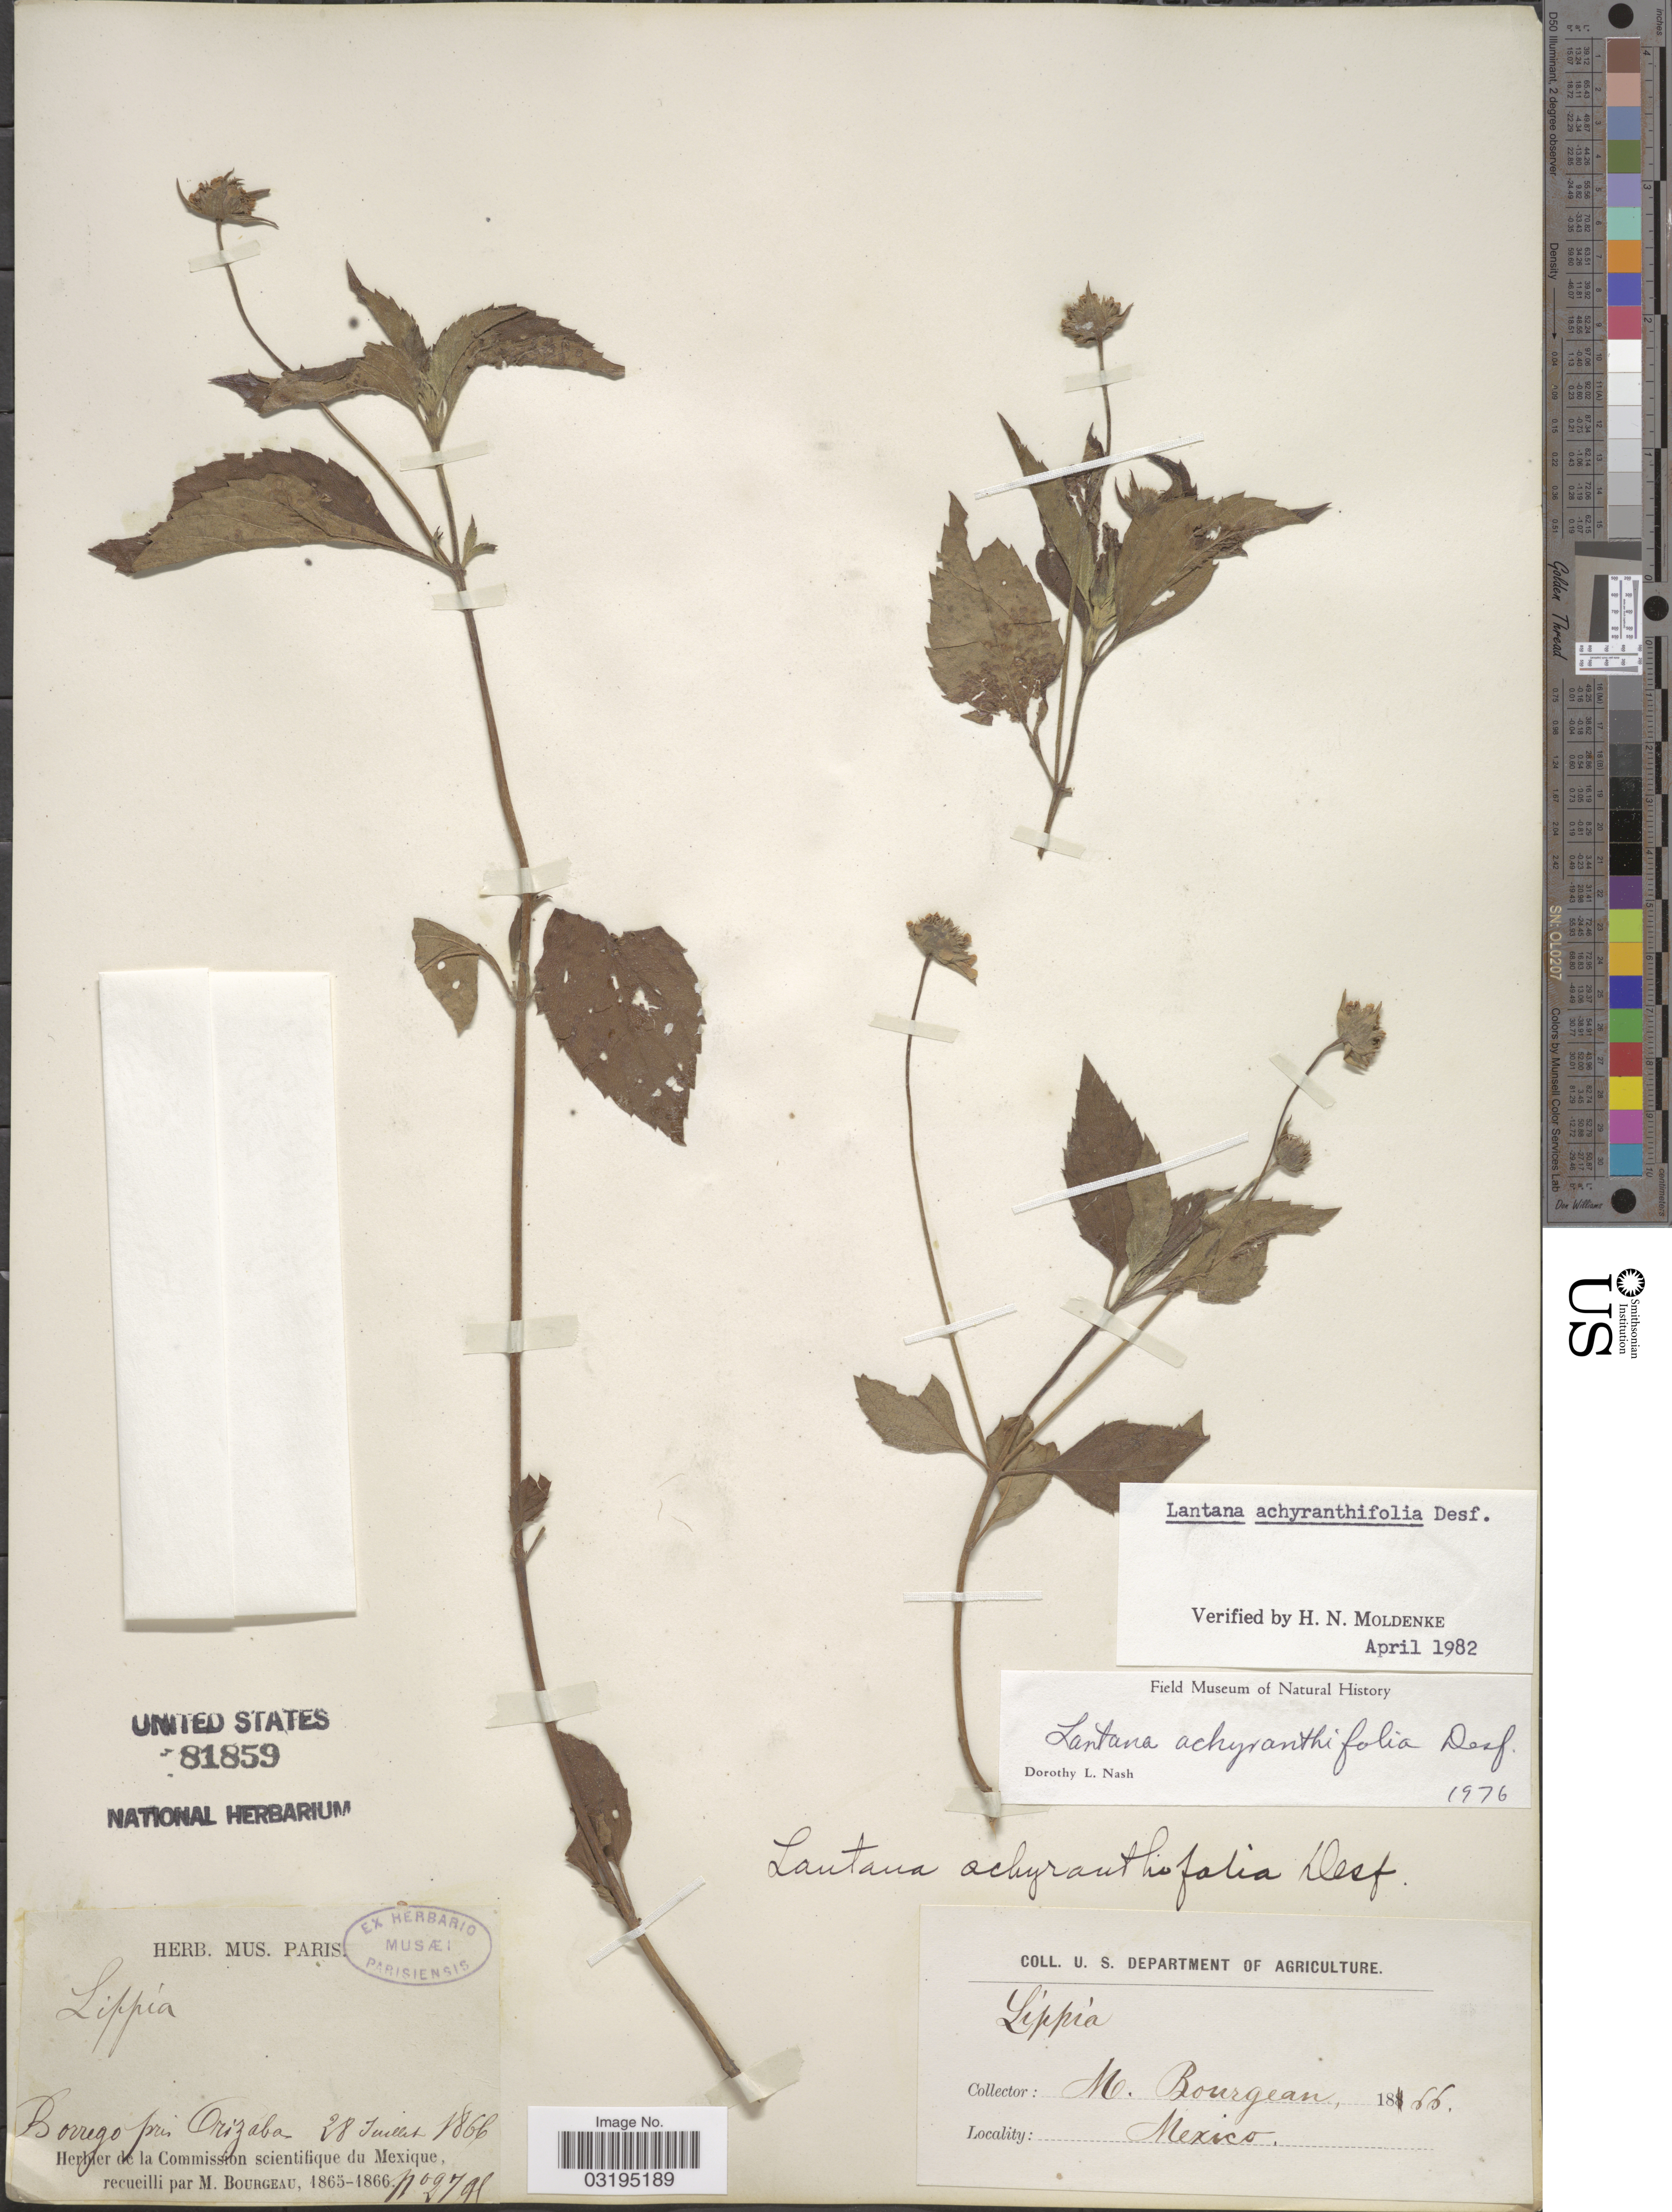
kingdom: Plantae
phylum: Tracheophyta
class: Magnoliopsida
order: Lamiales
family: Verbenaceae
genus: Lantana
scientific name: Lantana achyranthifolia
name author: Desf.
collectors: M. Bourgeau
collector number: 2791*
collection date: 1866-07-28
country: Mexico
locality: Borrego prés Orizaba.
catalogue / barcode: US 81859